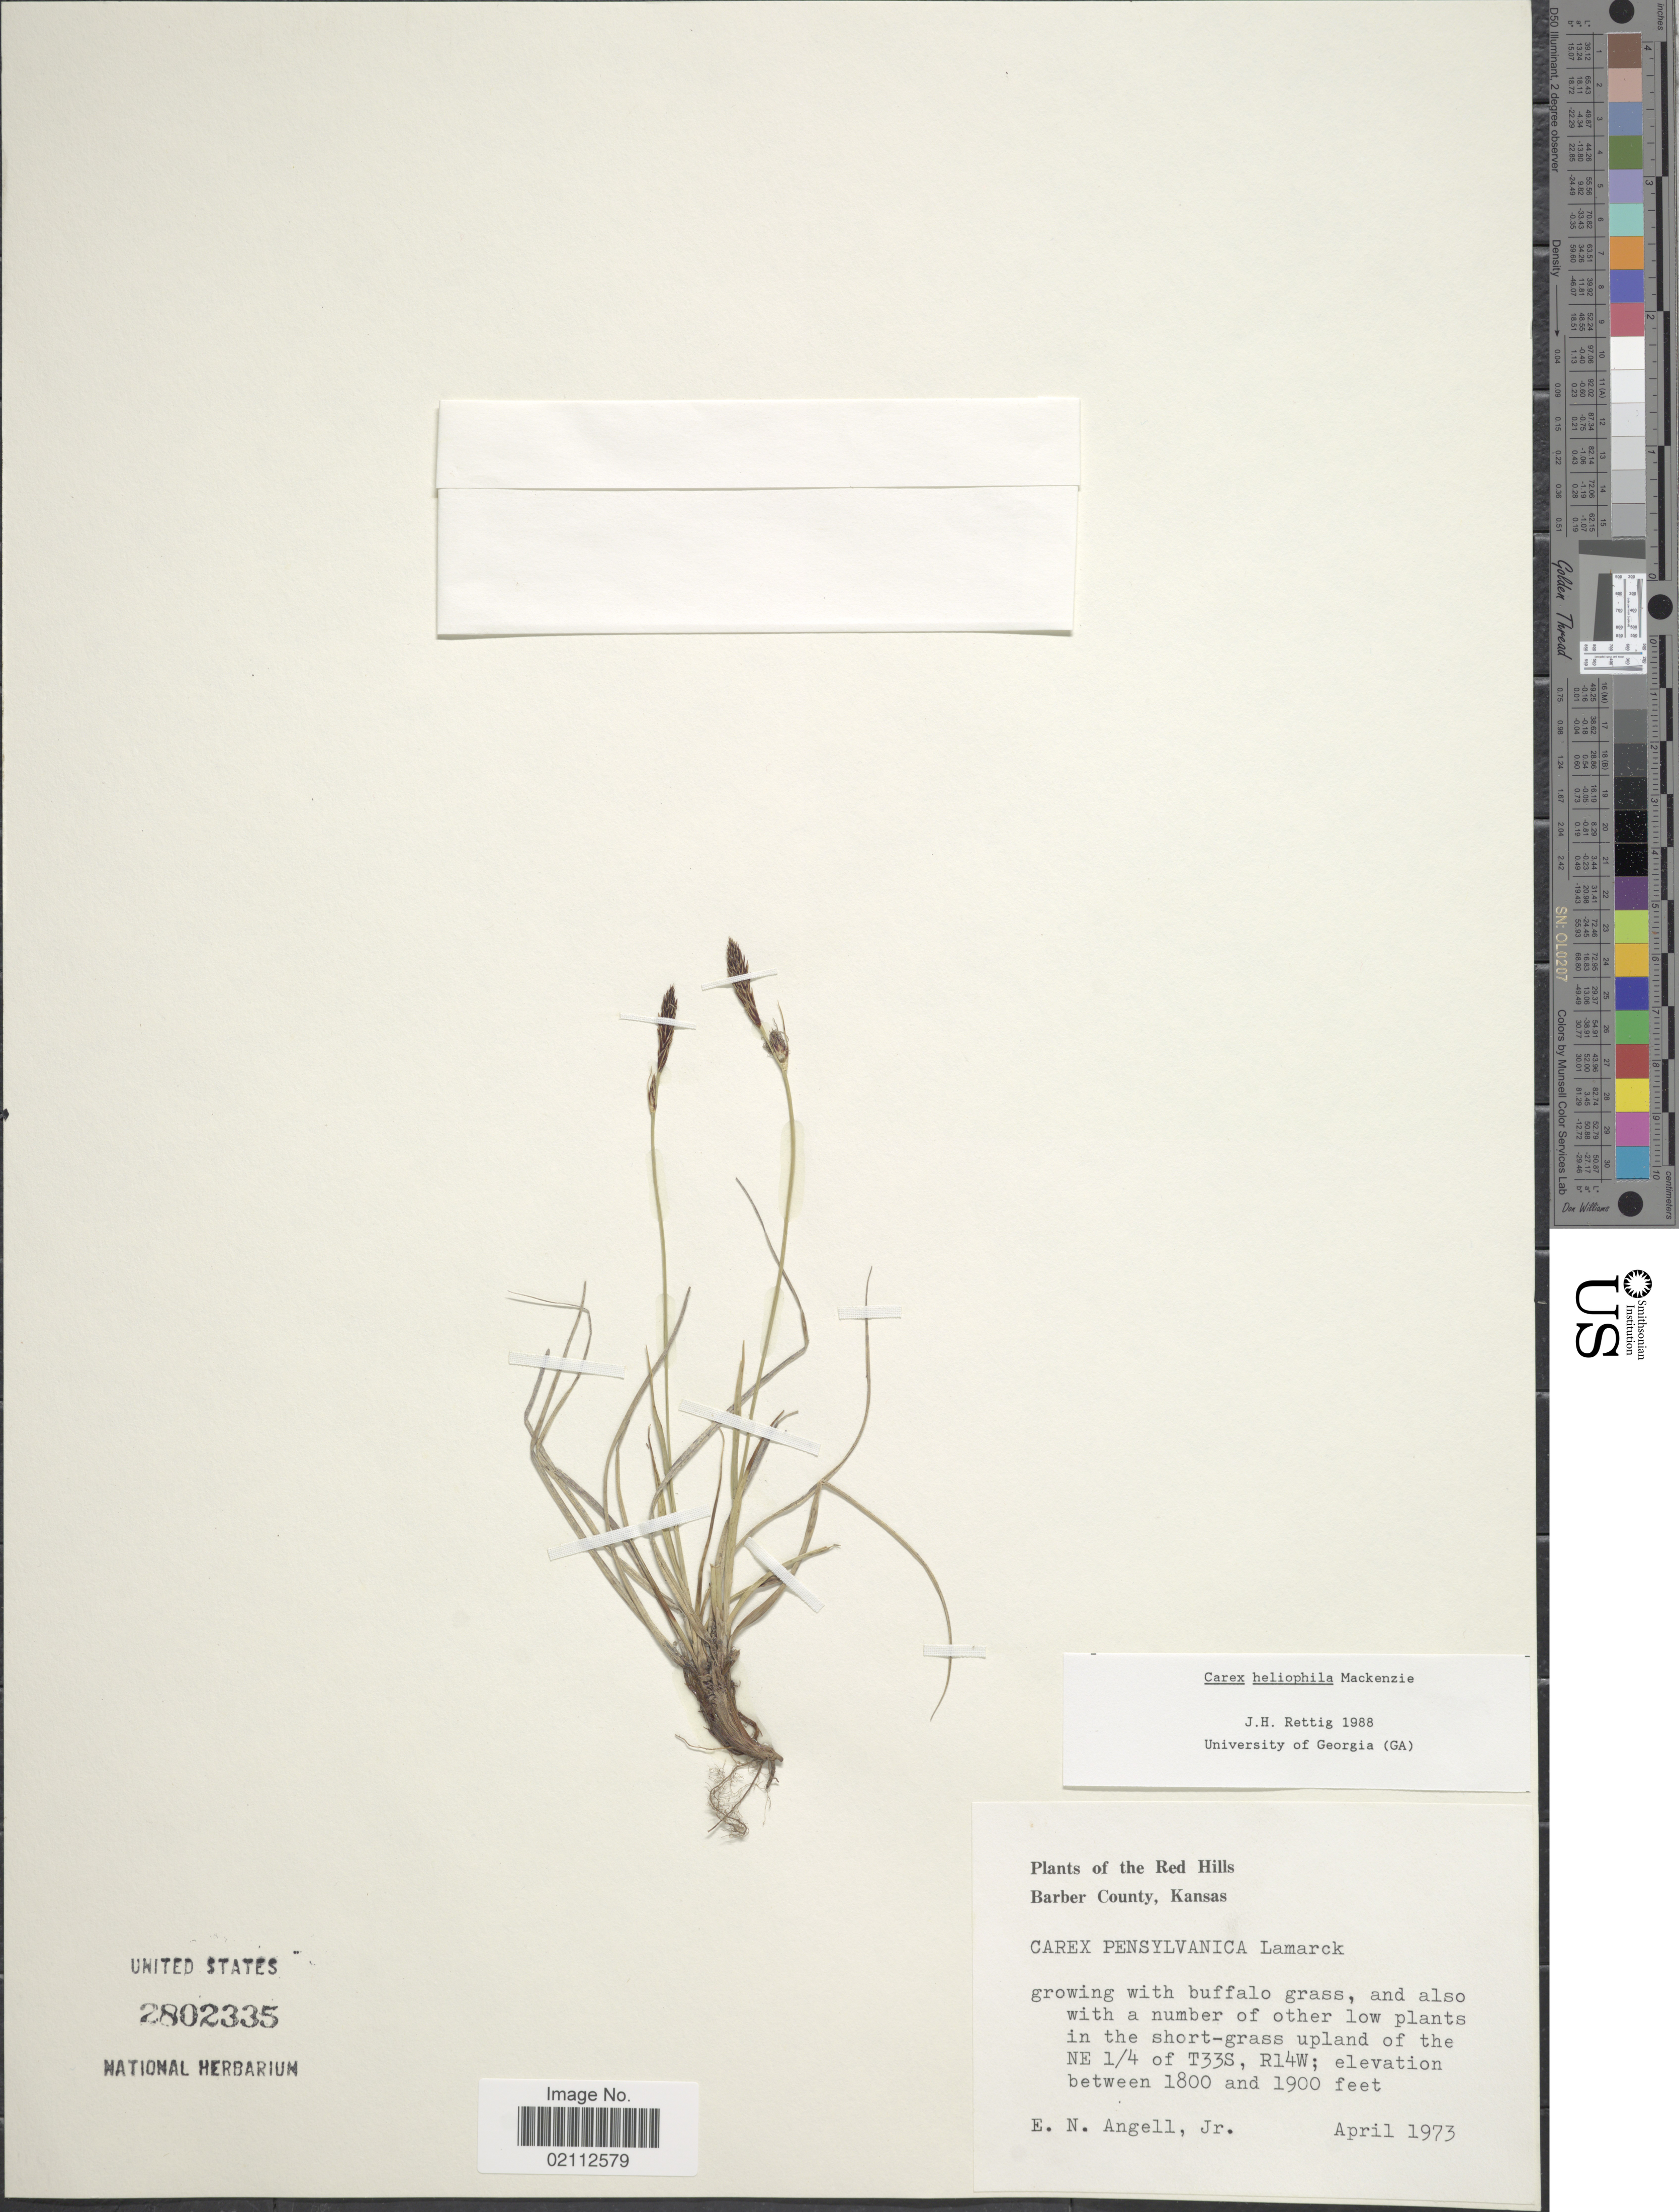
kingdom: Plantae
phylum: Tracheophyta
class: Liliopsida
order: Poales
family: Cyperaceae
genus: Carex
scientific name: Carex heliophila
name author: Mack.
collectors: J. Angell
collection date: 1973-04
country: United States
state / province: Kansas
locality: The Red Hills, Barber County, in the upland of the NE 1/4 of T33S, R14W.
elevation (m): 549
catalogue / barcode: US 2802335